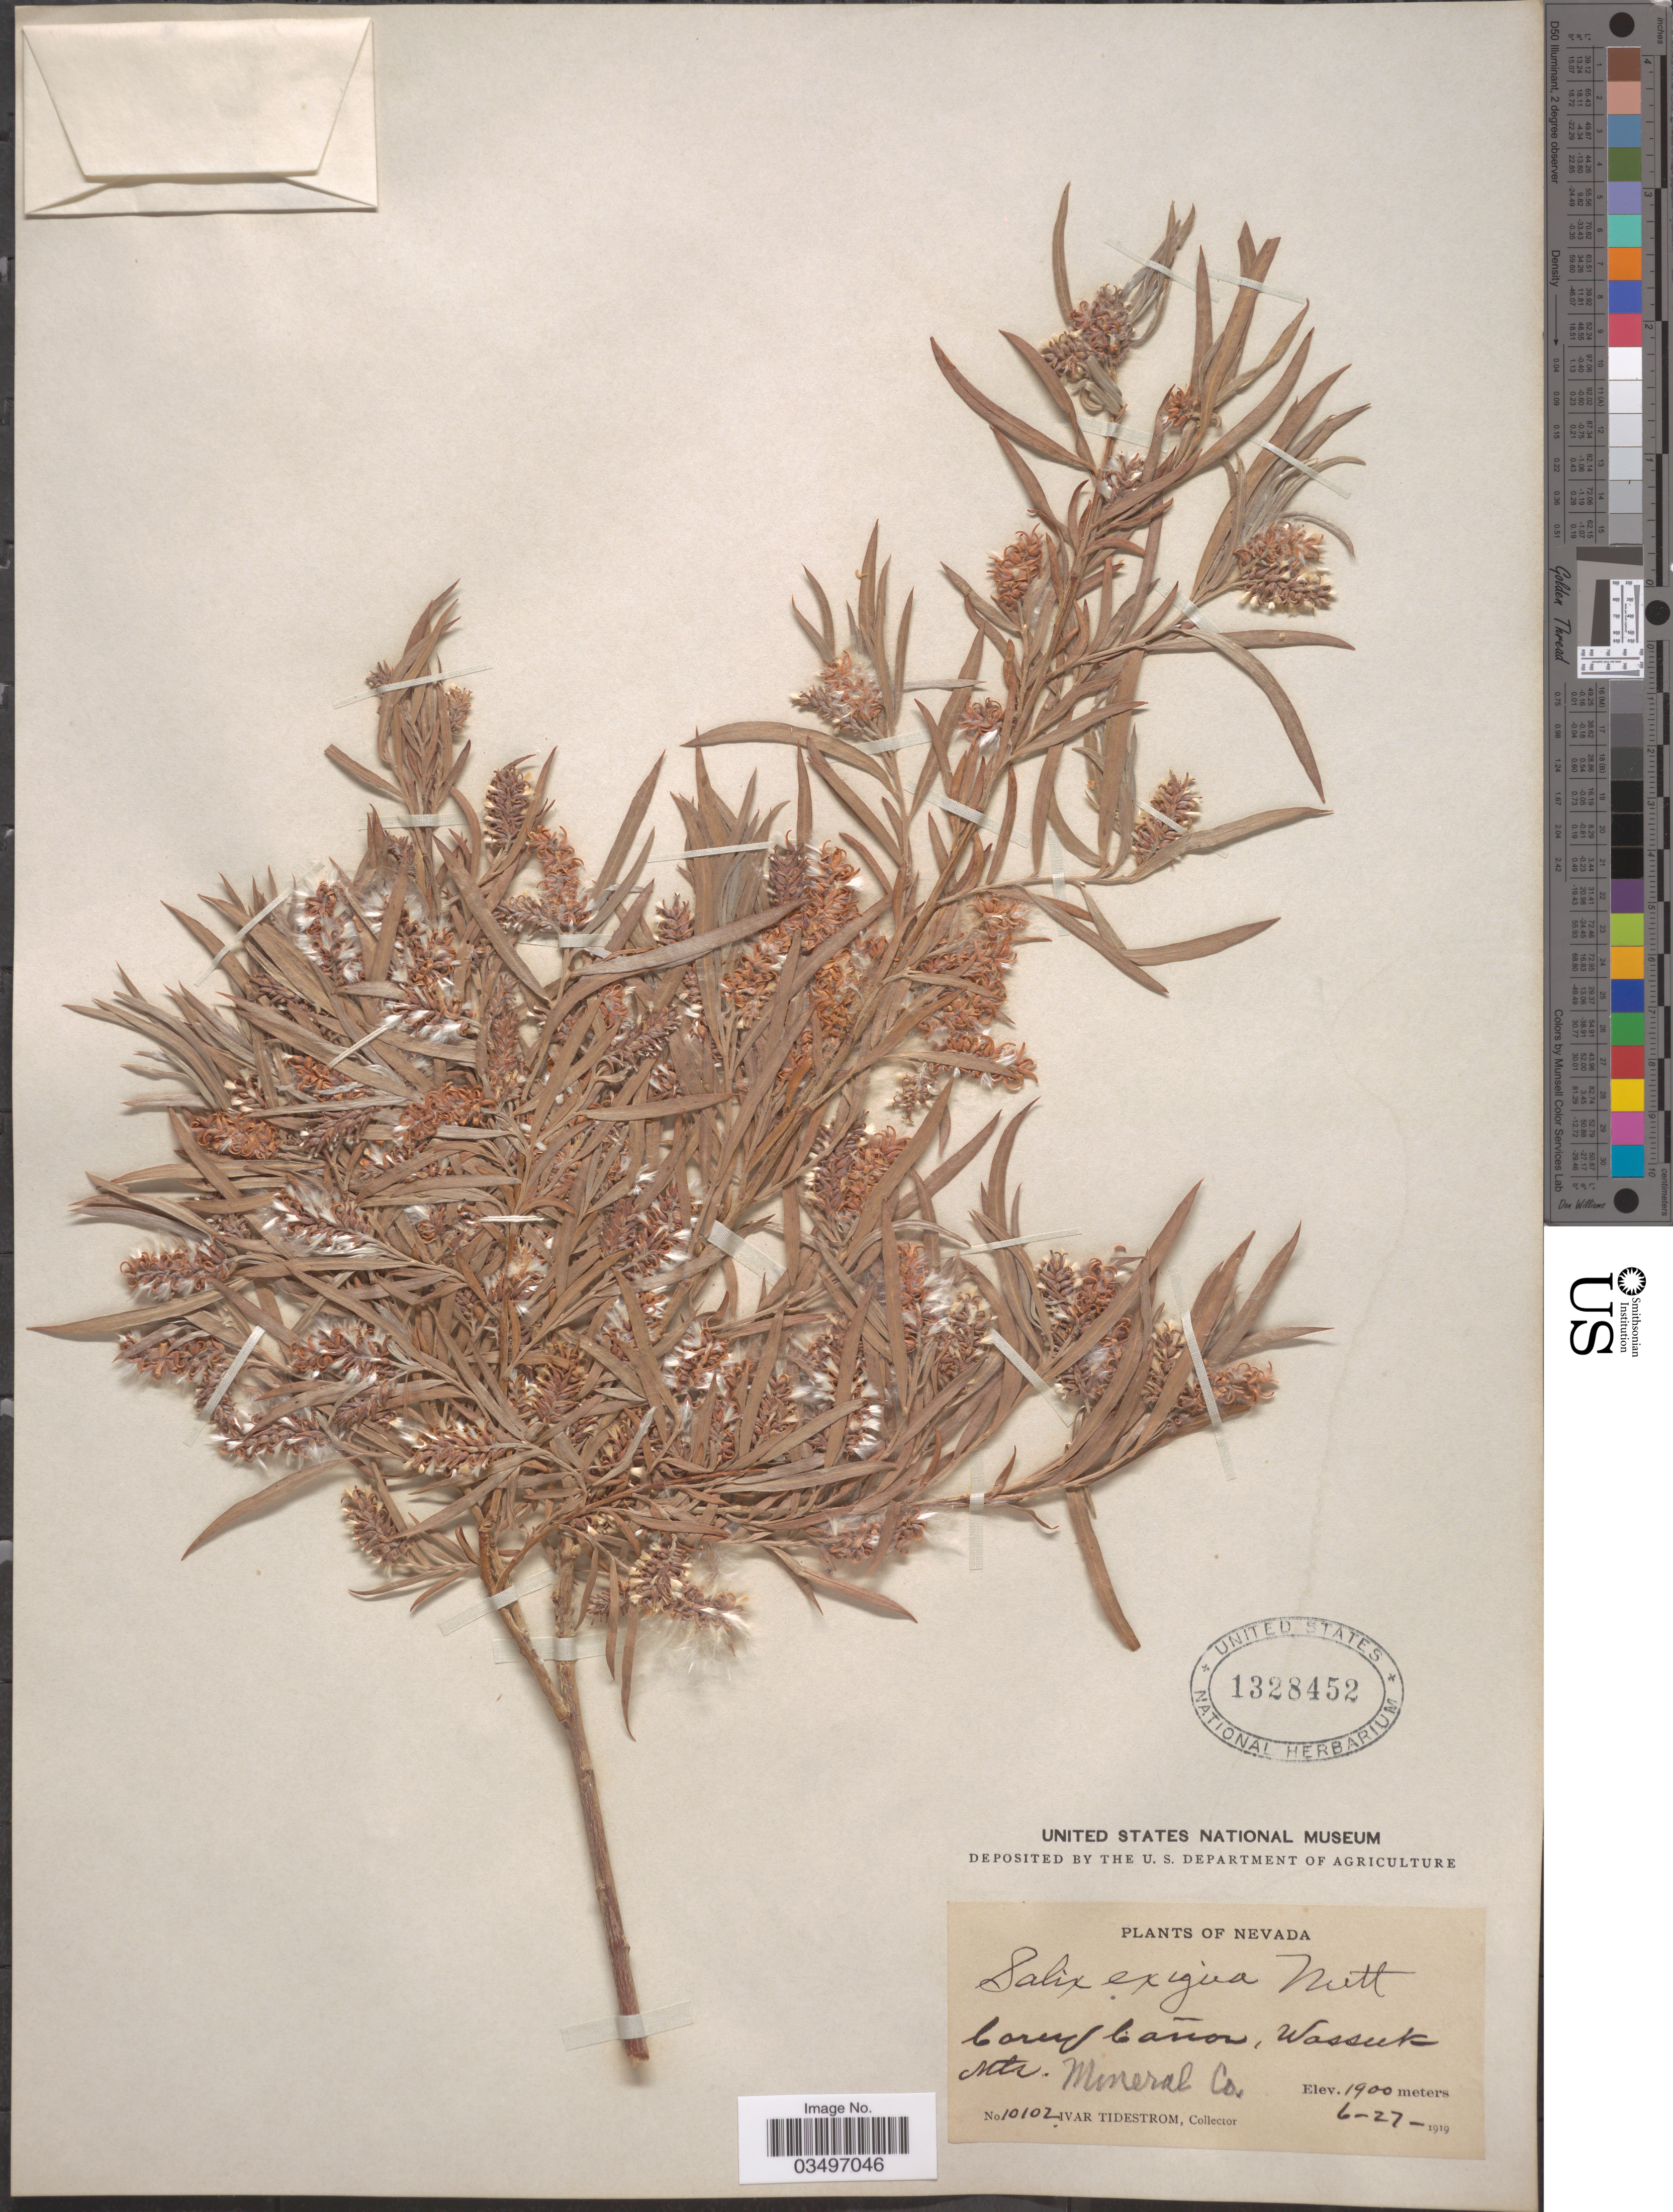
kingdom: Plantae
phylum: Tracheophyta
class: Magnoliopsida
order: Malpighiales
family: Salicaceae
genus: Salix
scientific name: Salix exigua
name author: Nutt.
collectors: I. F. Tidestrom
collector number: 10102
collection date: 1919-06-27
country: United States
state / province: Nevada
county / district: Mineral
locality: Corey Cañon, Wassuk Mts., Mineral Co.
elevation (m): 1900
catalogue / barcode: US 1328452